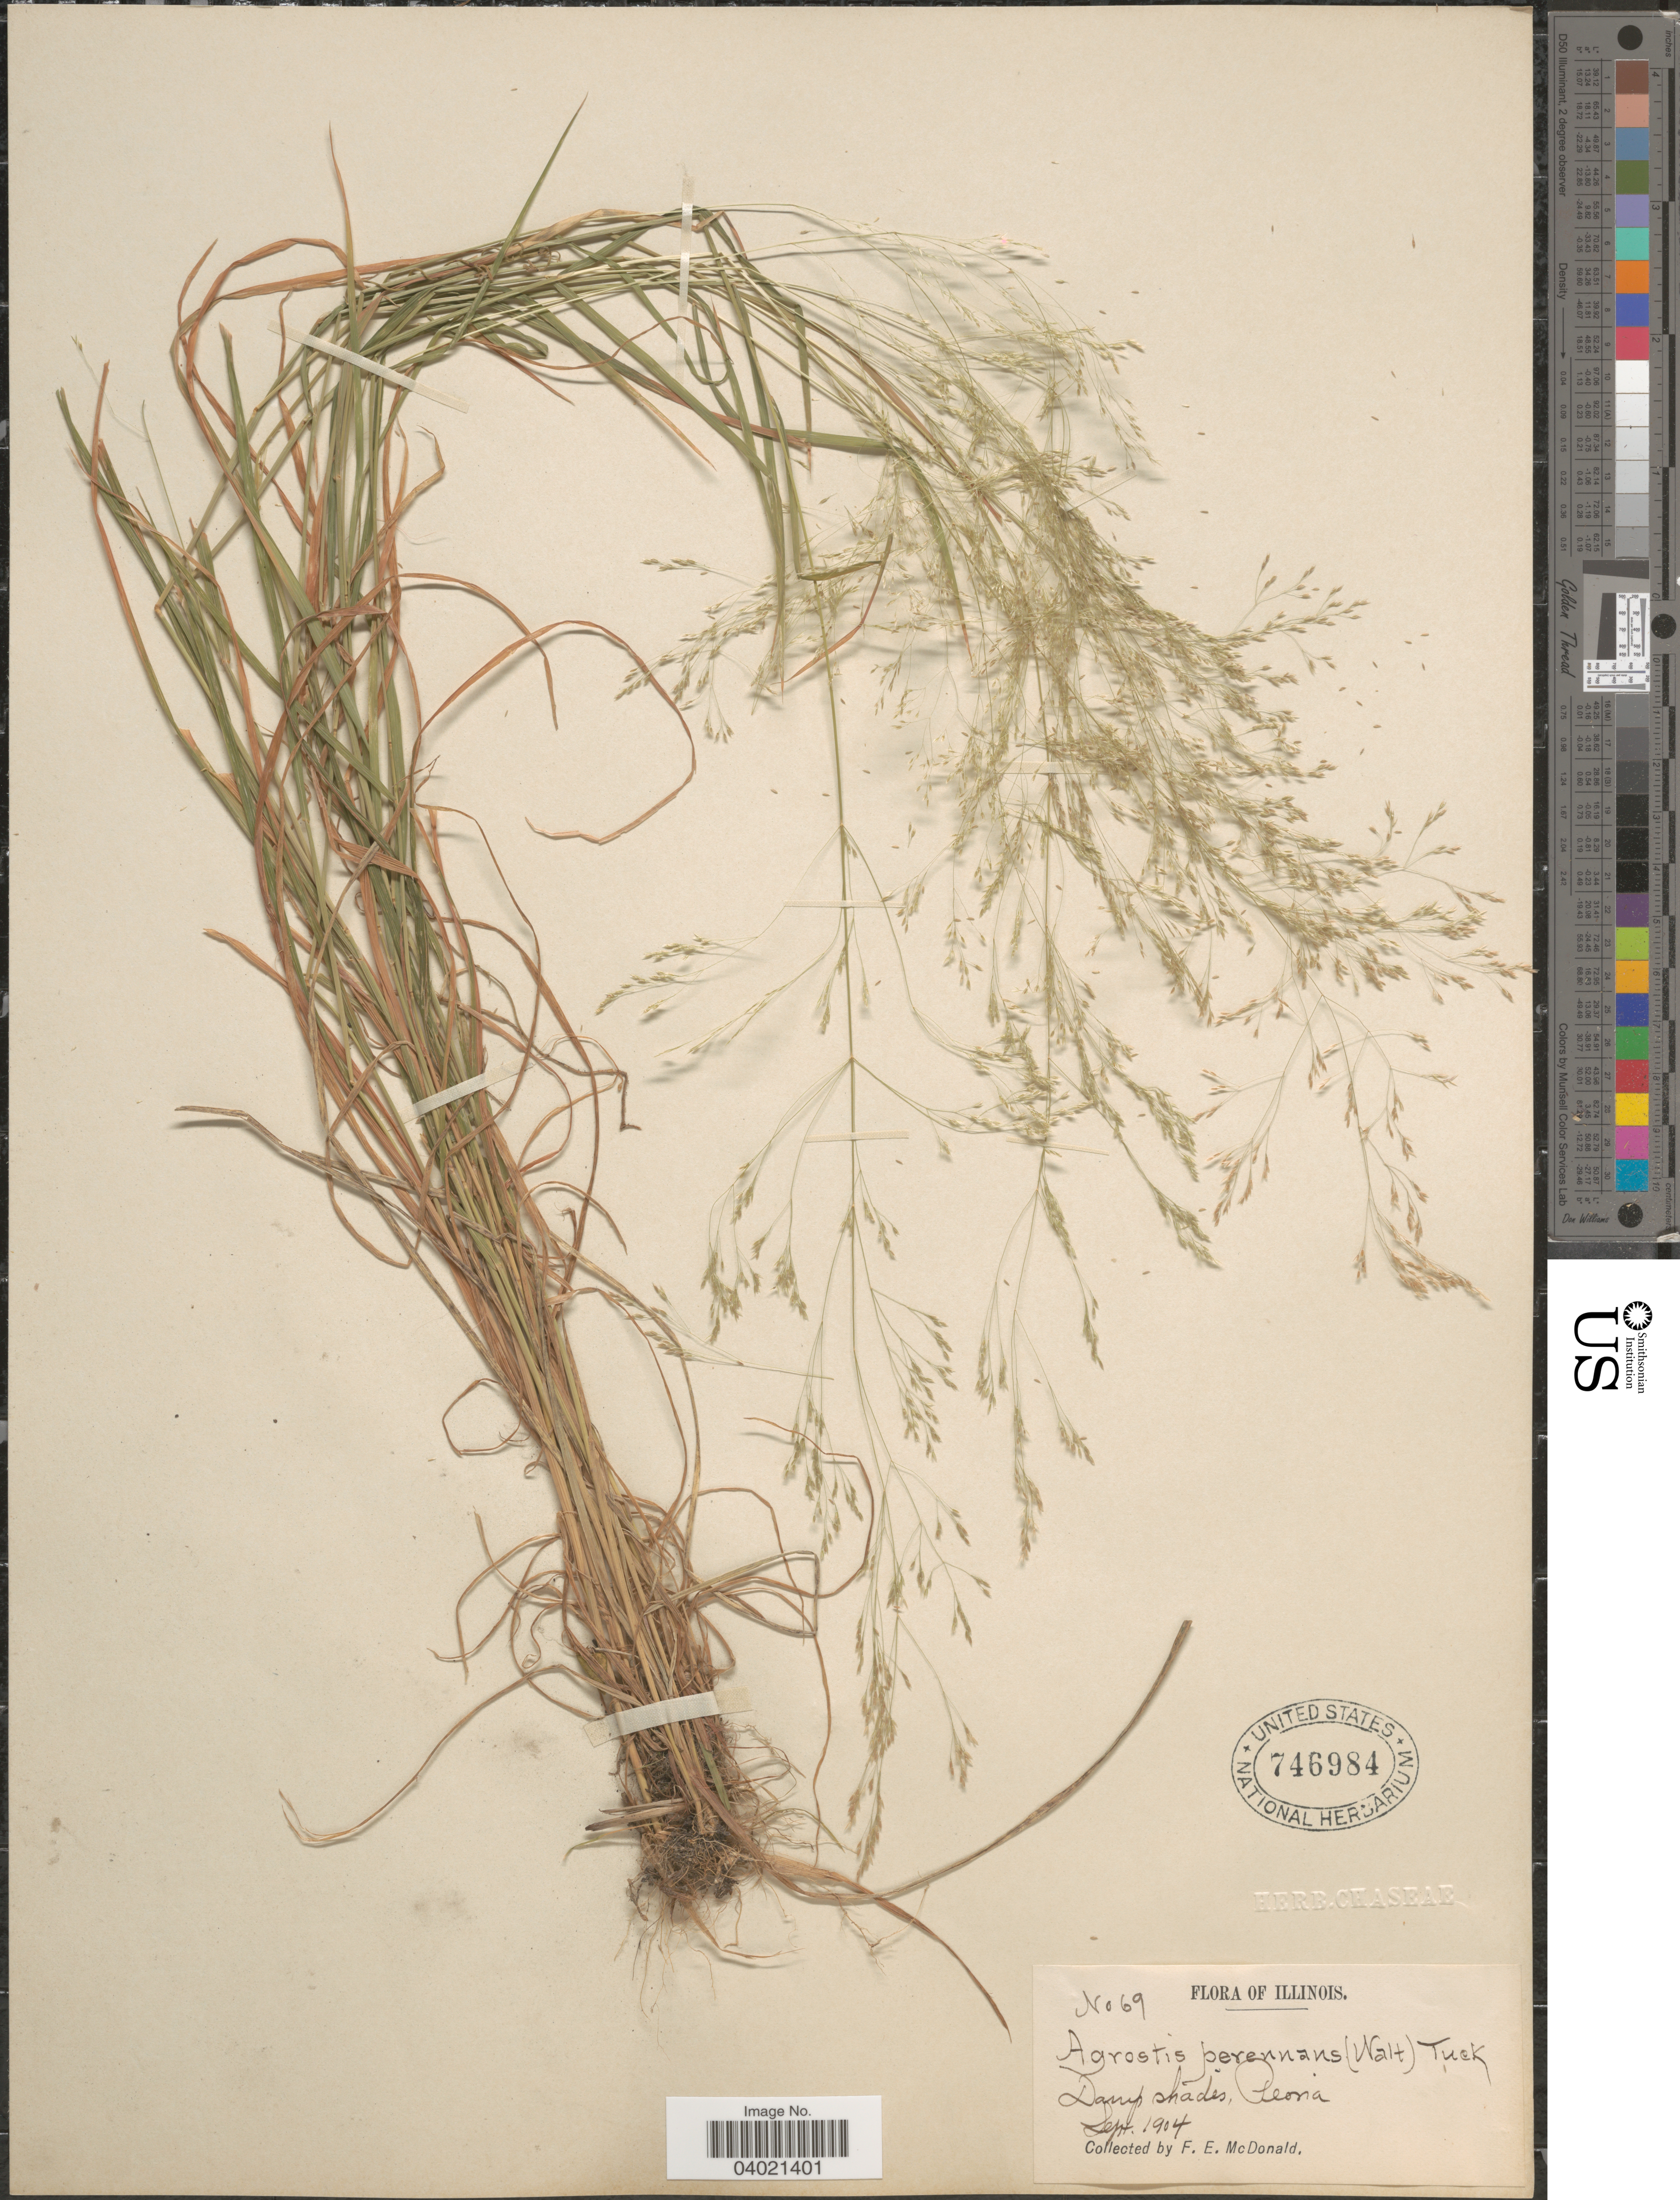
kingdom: Plantae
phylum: Tracheophyta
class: Liliopsida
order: Poales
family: Poaceae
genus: Agrostis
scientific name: Agrostis perennans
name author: (Walter) Tuck.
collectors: F. E. McDonald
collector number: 69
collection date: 1904-09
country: United States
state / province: Illinois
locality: Damp shades, Peoria.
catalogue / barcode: US 746984